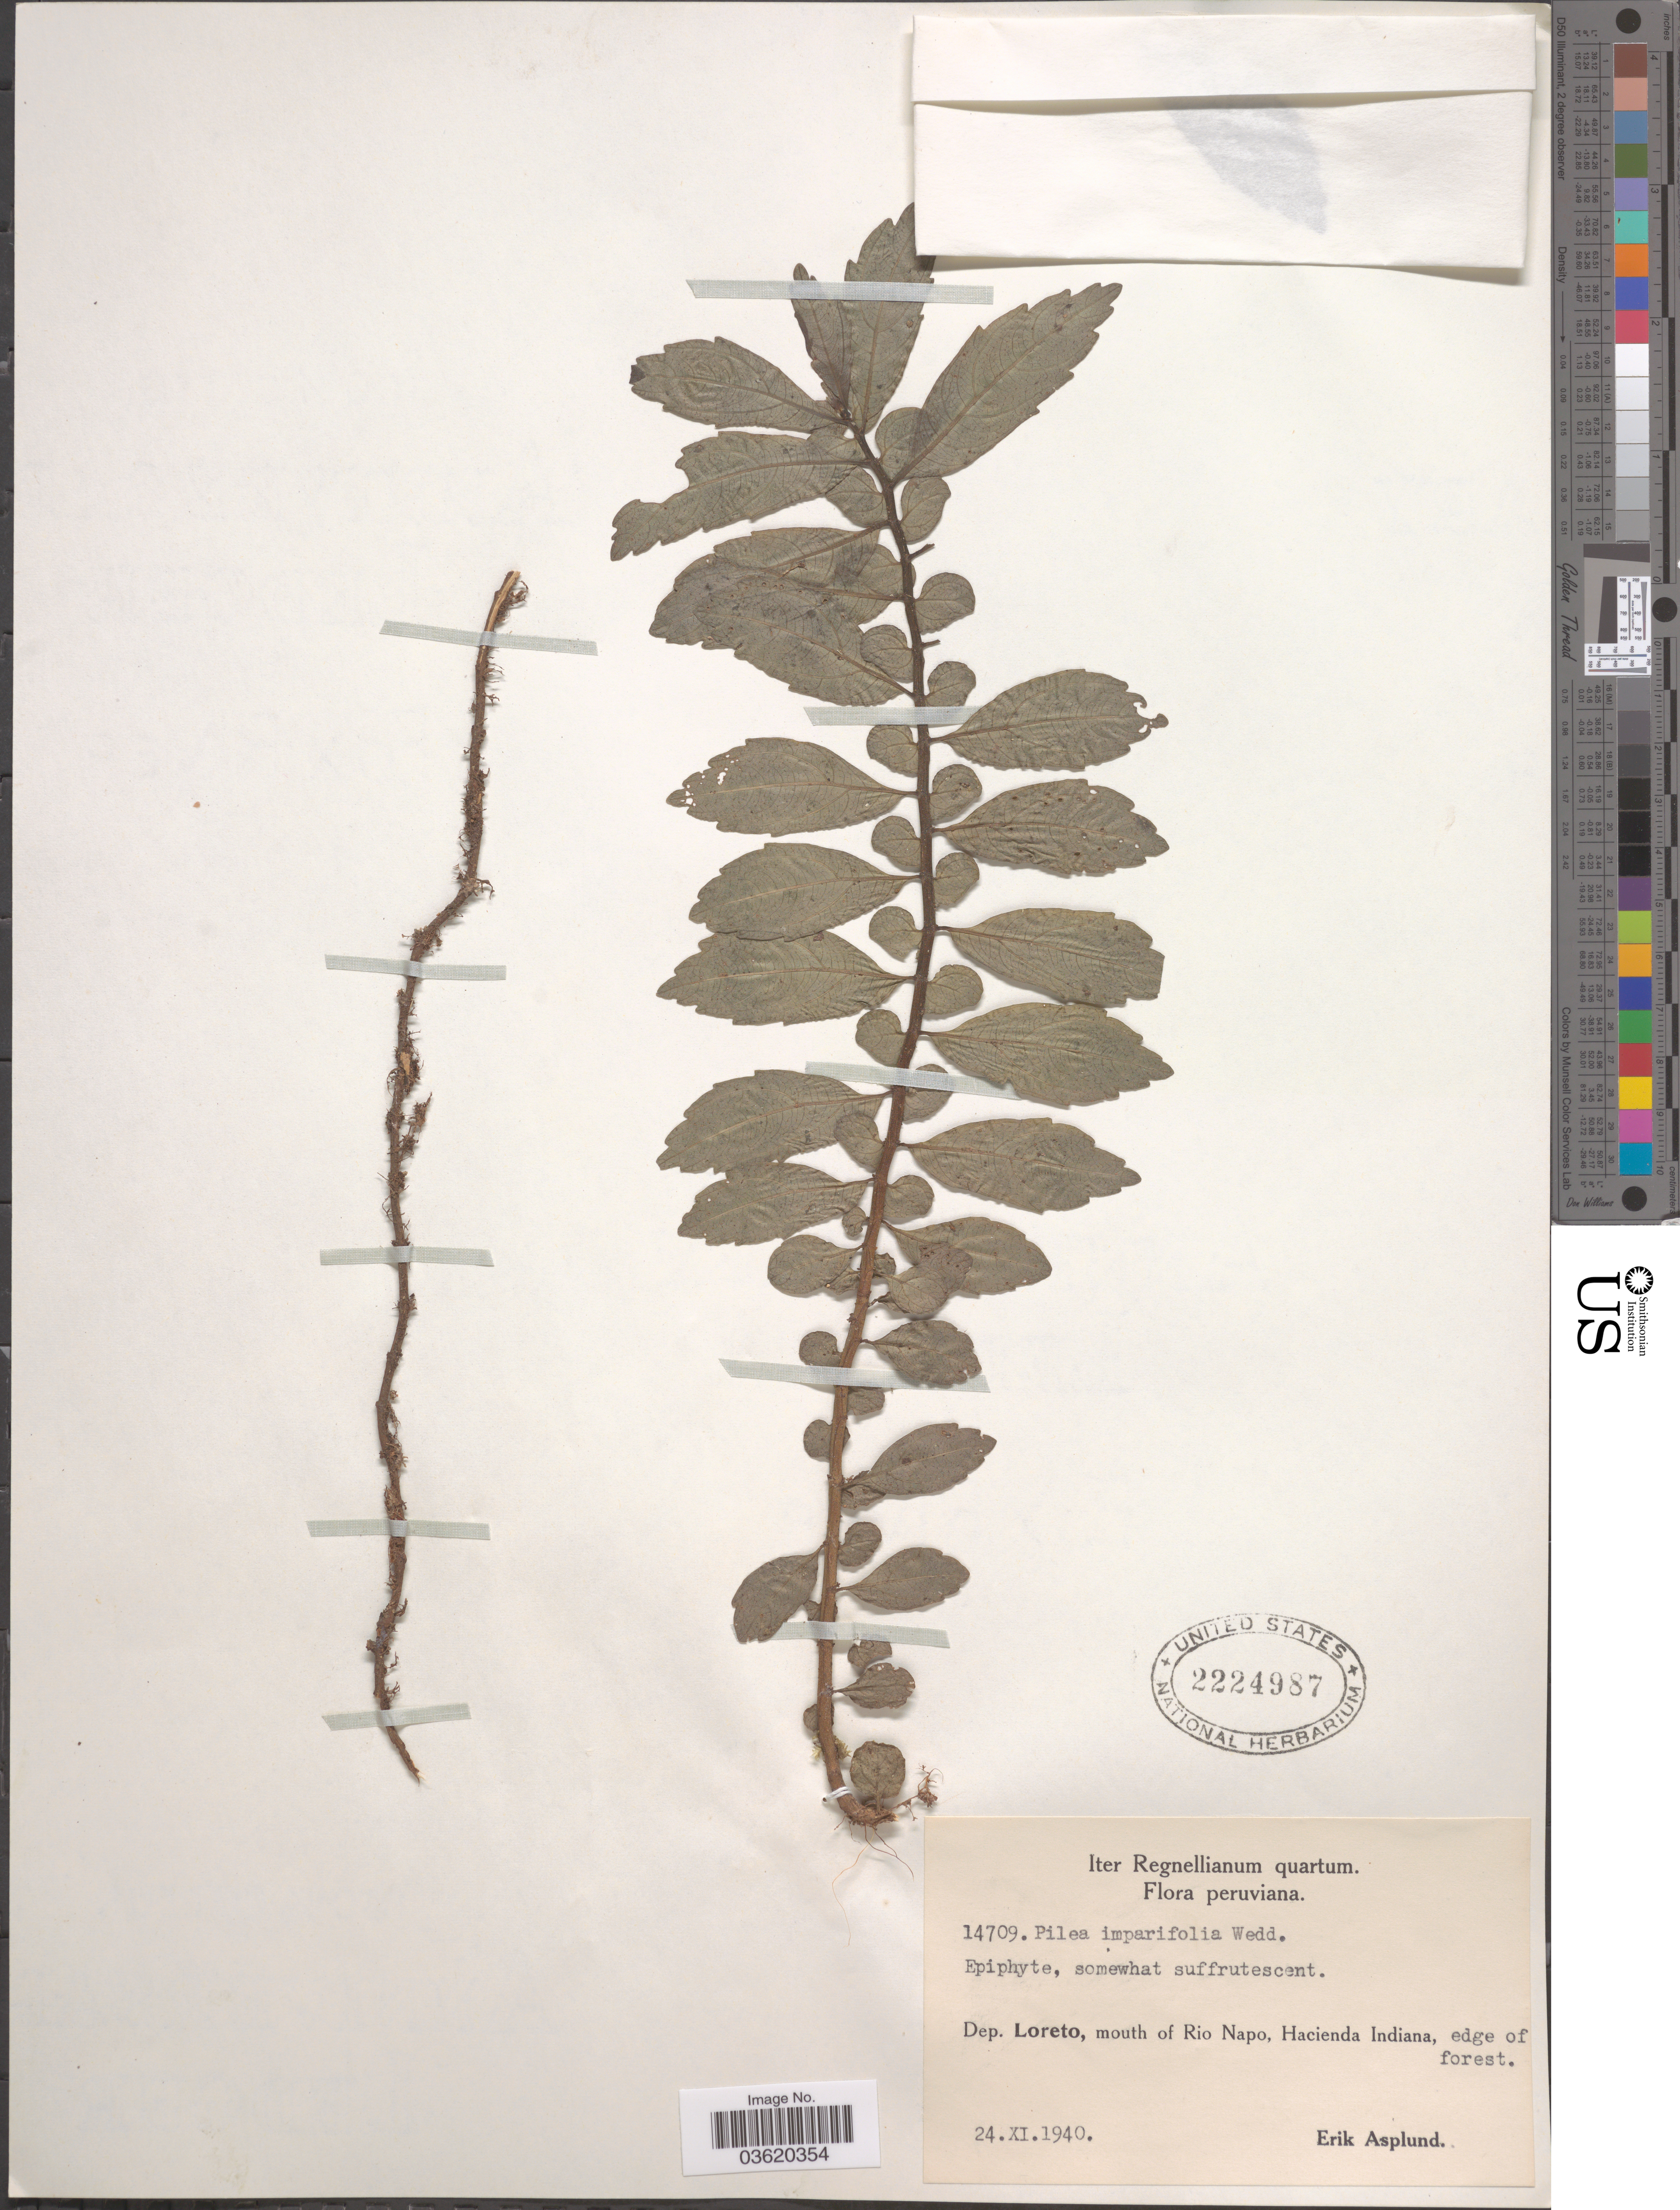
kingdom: Plantae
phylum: Tracheophyta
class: Magnoliopsida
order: Rosales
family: Urticaceae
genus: Pilea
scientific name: Pilea imparifolia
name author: Wedd.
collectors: E. Asplund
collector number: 14709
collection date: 1940-11-24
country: Peru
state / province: Loreto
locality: Dep. Loreto, mouth of Rio Napo, Hacienda Indiana, edge of forest.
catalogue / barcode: US 2224987